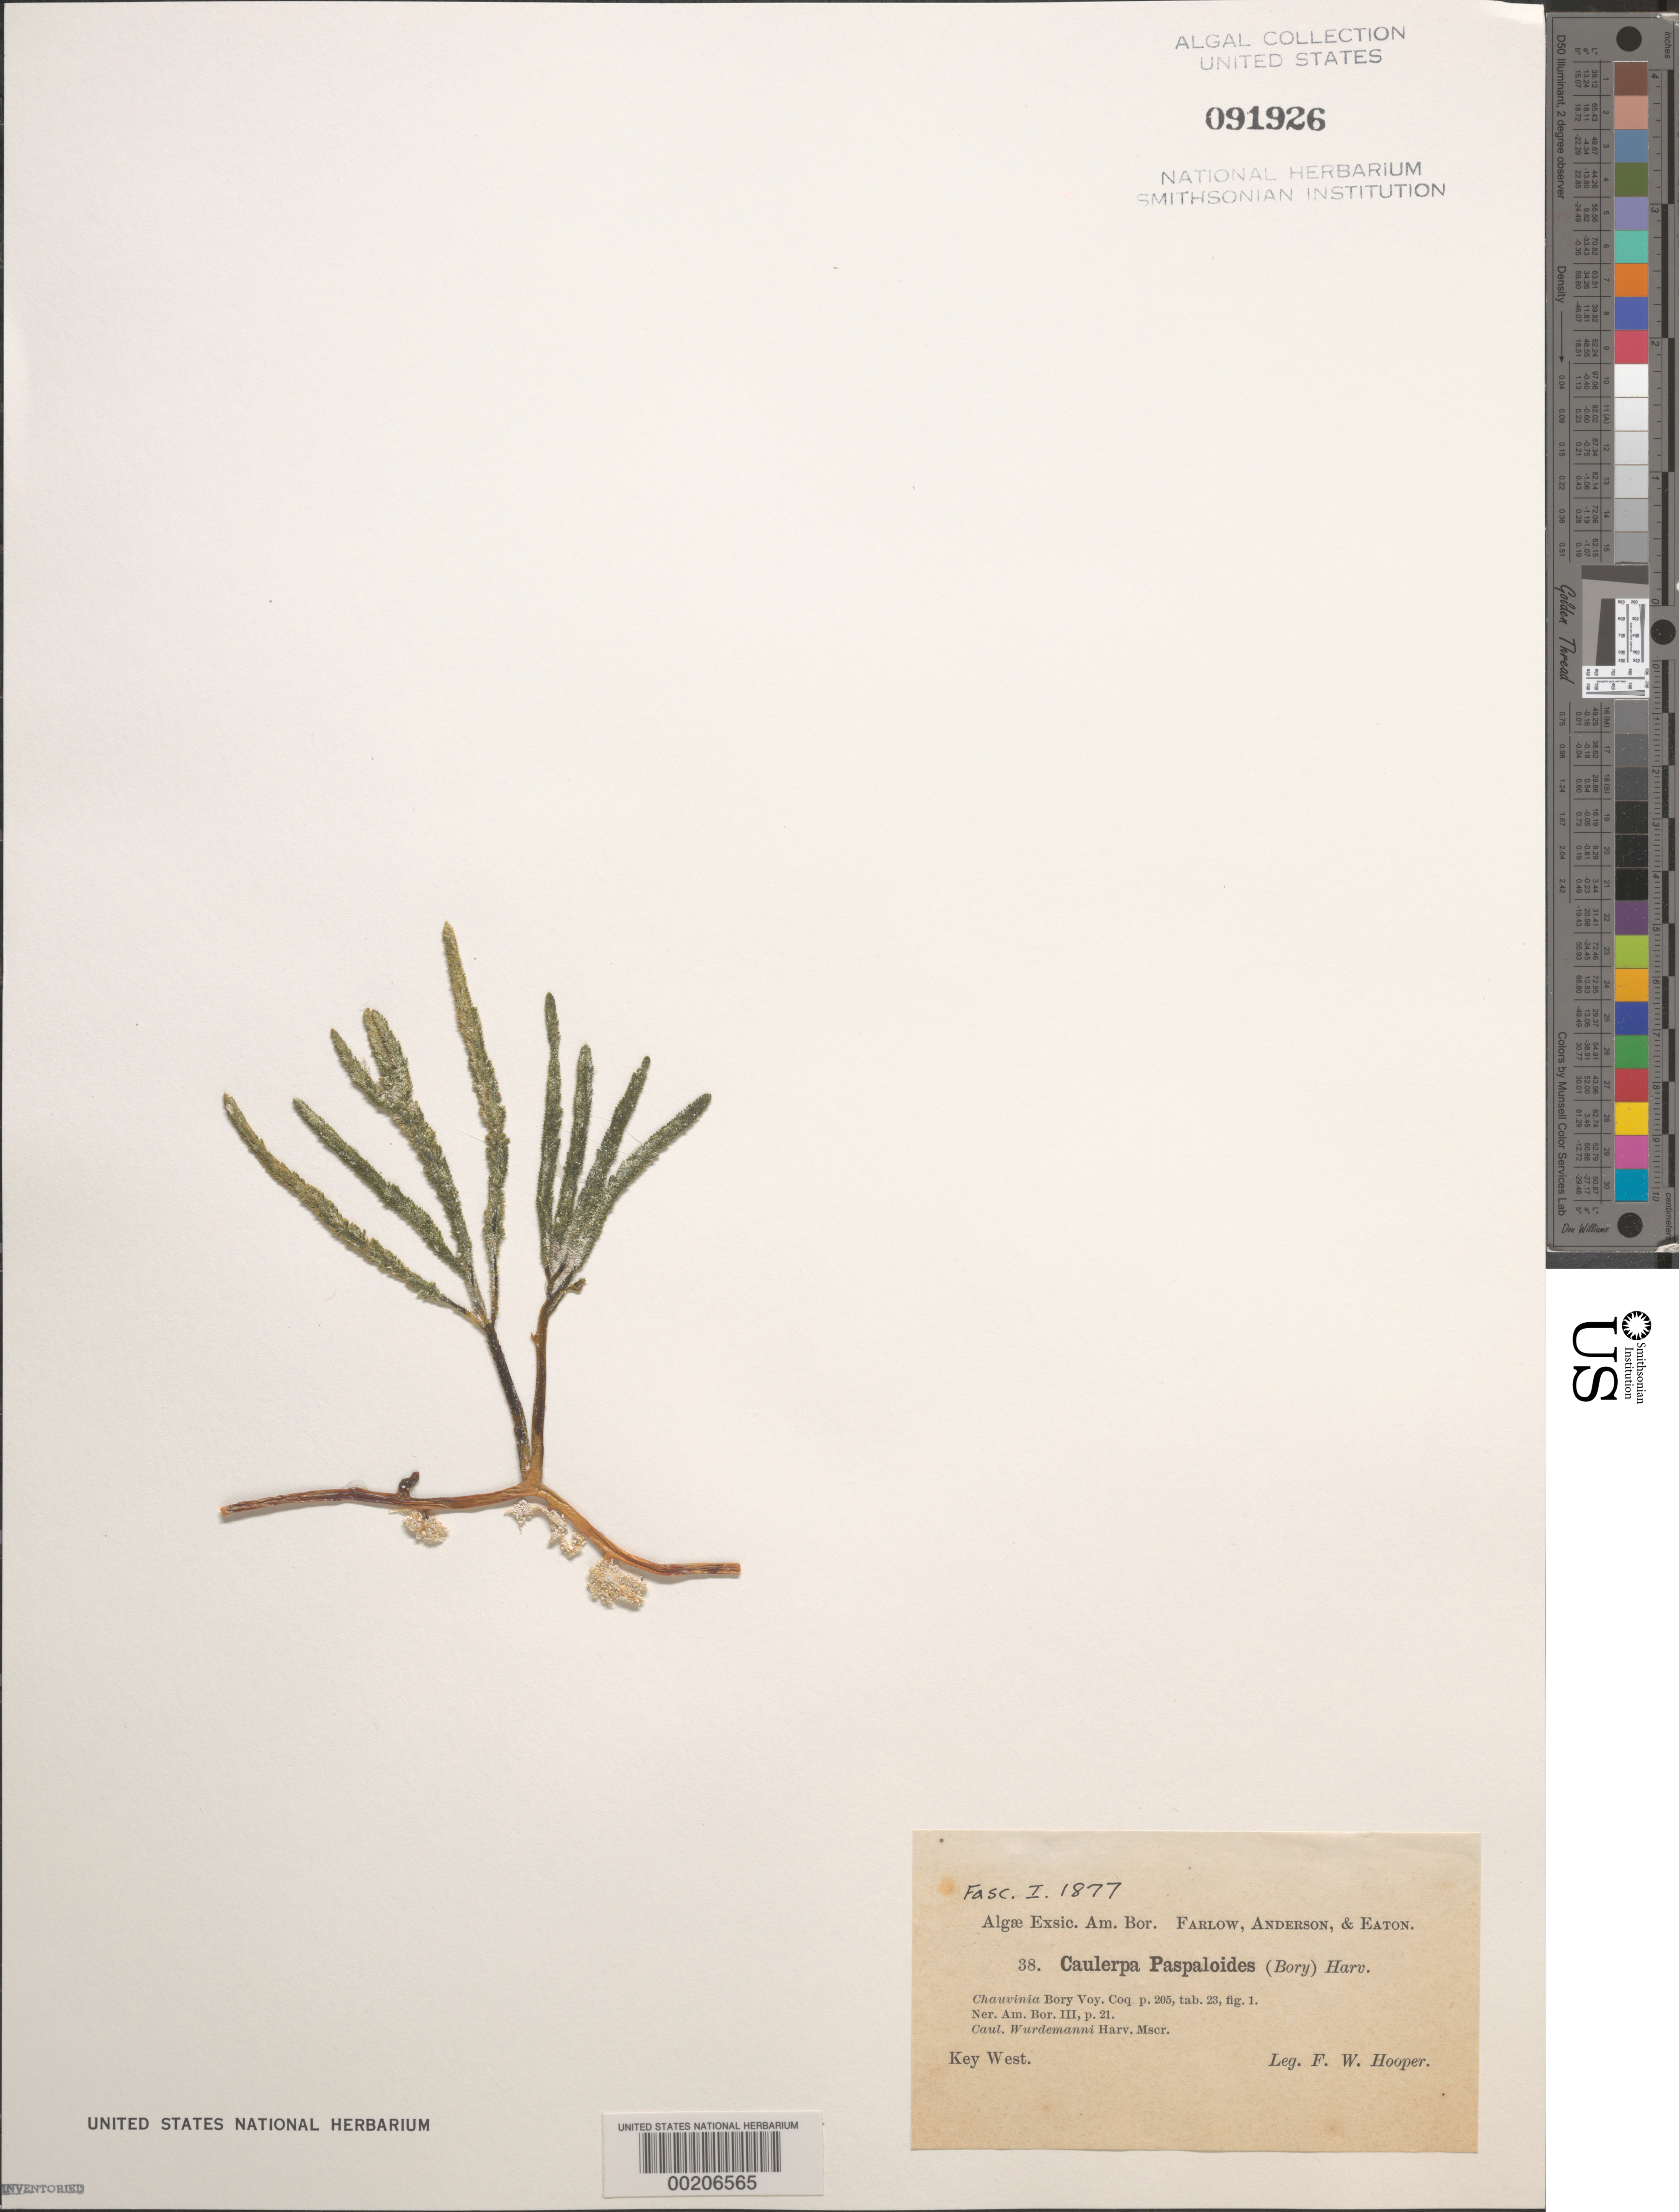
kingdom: Plantae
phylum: Chlorophyta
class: Ulvophyceae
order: Bryopsidales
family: Caulerpaceae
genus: Caulerpa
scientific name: Caulerpa paspaloides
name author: (Bory) Grev.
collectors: F. Hooper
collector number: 38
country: United States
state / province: Florida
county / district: Monroe County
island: Key West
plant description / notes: Farlow, Anderson & Eaton, Algae Exsiccatae Americae Borealis, Fasc. I, 1877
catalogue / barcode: US 91926